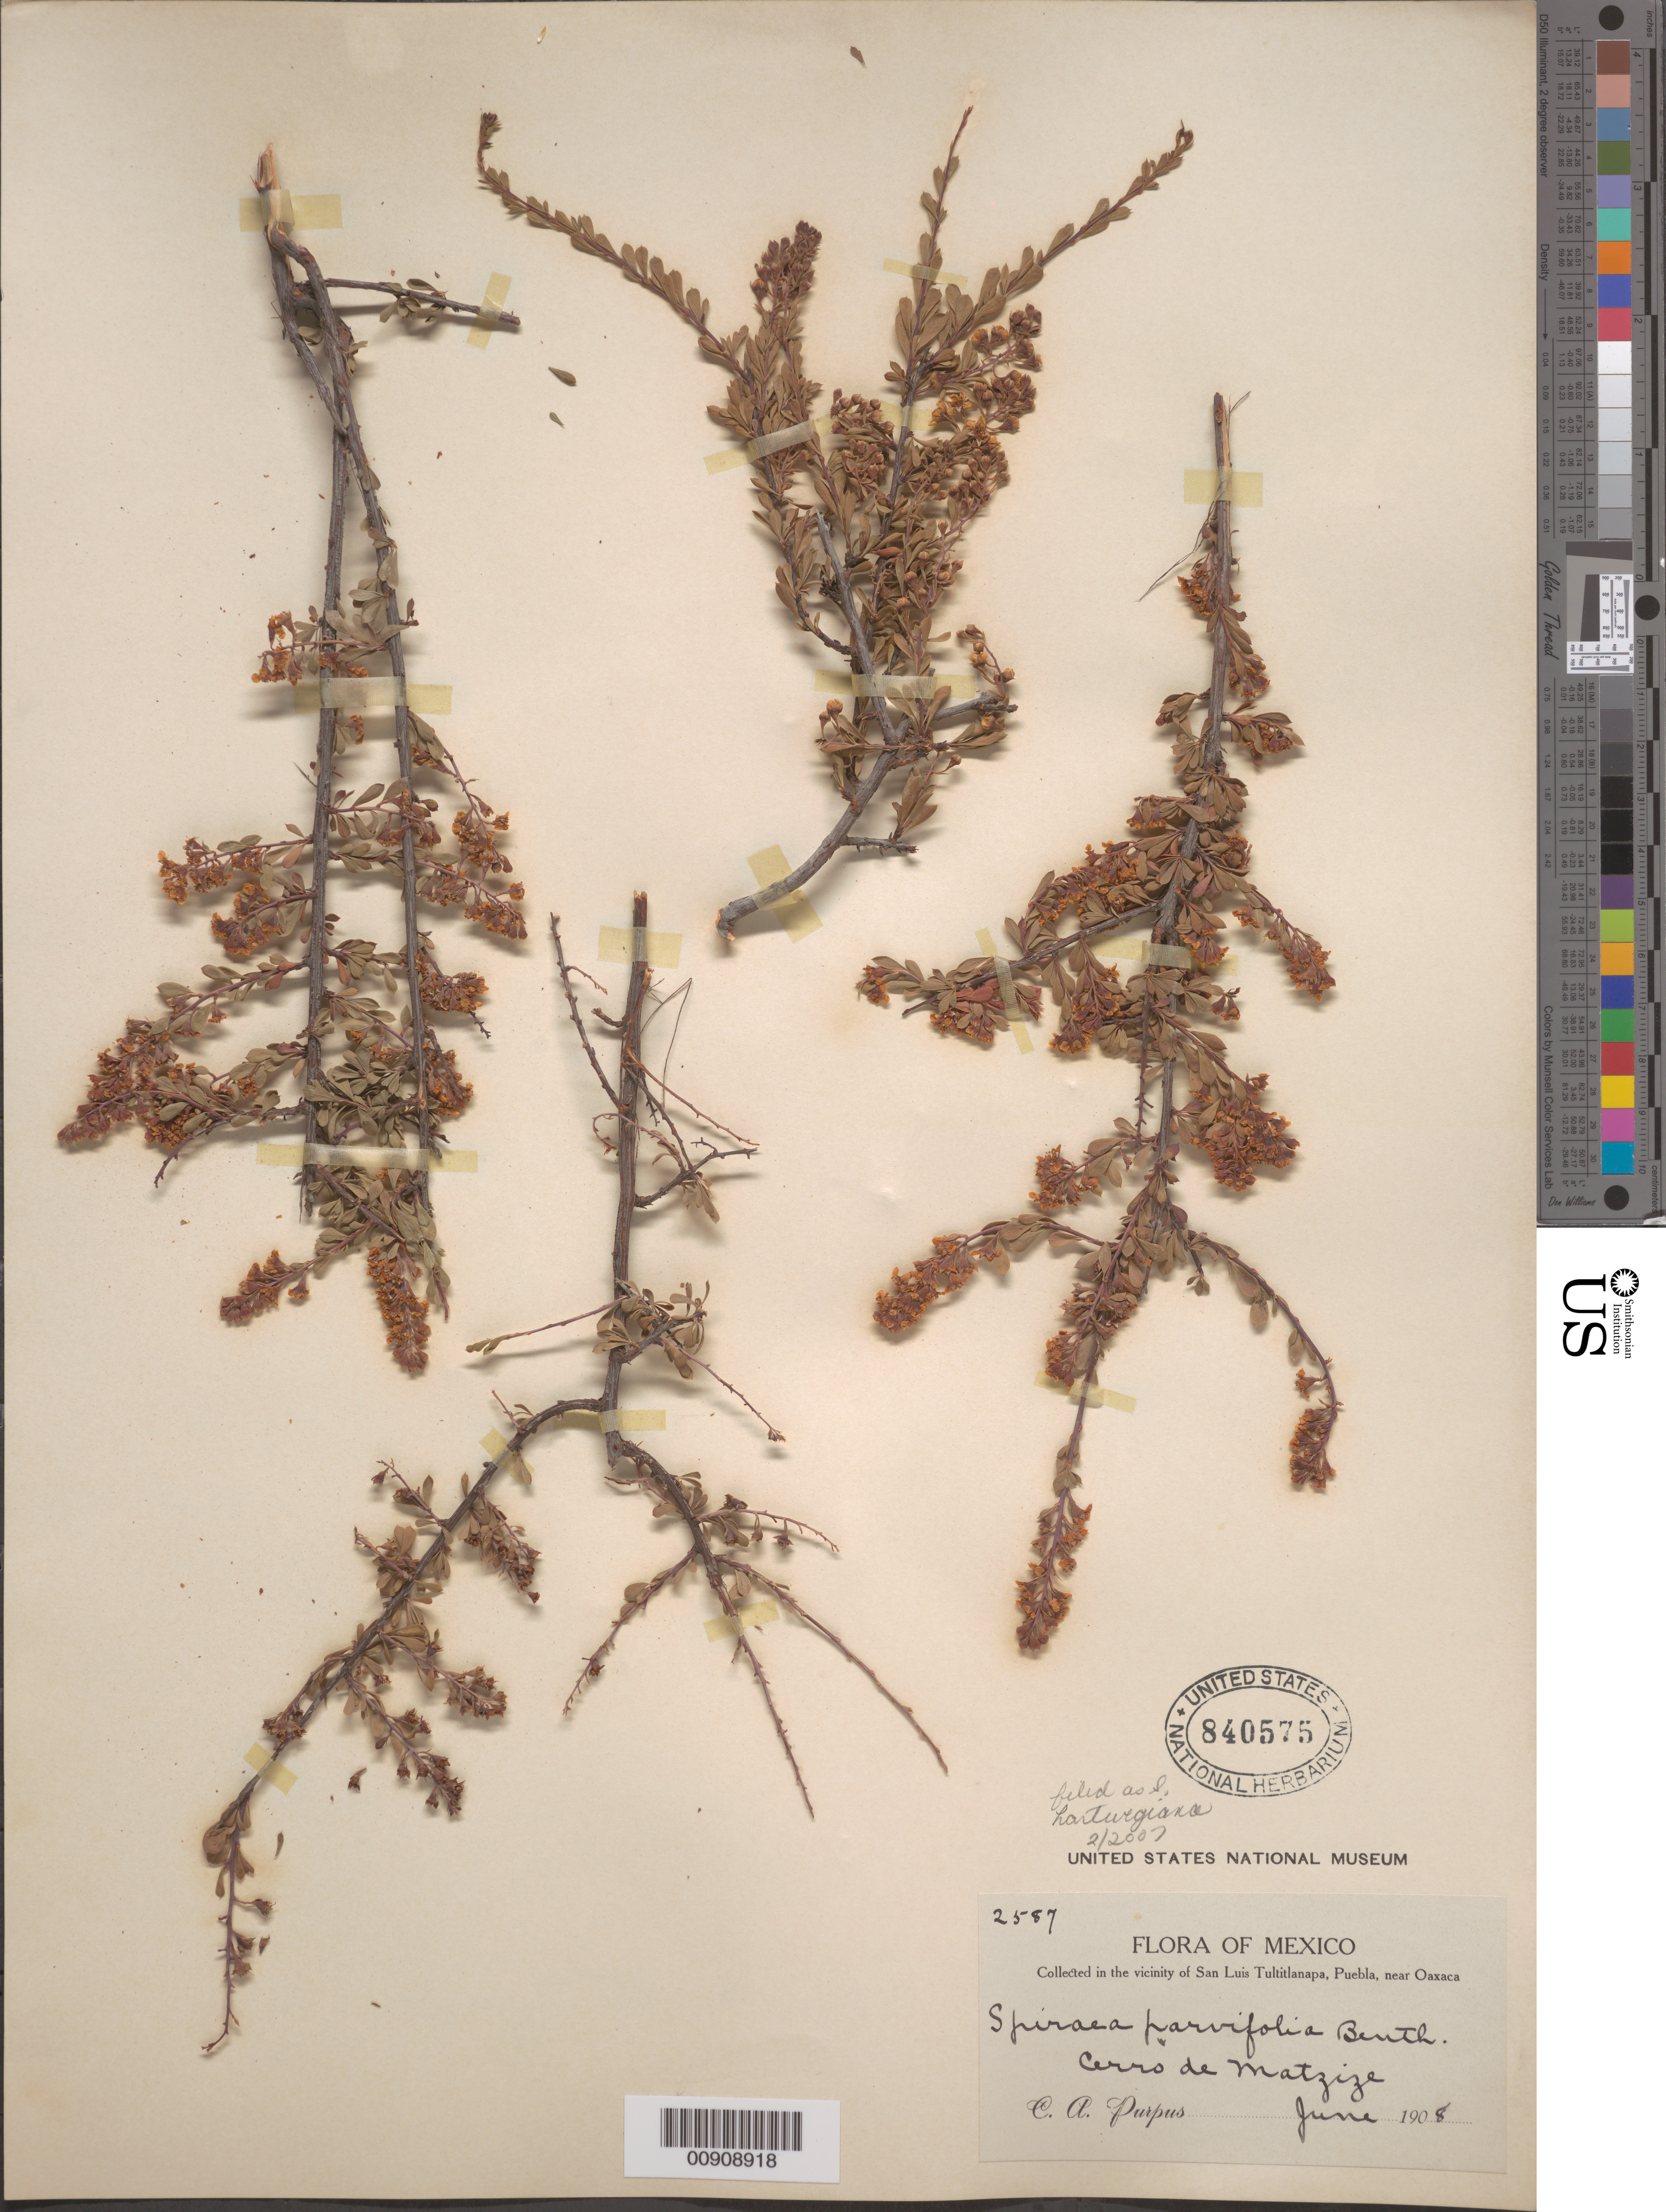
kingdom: Plantae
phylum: Tracheophyta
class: Magnoliopsida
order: Rosales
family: Rosaceae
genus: Xerospiraea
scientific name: Xerospiraea hartwegiana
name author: (Rydb.) Henr.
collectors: C. A. Purpus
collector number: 2587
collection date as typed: Jun 1908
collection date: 1908-06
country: Mexico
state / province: Puebla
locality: Cerro de Matzize. Vicinity of San Luis Tultitlanapa, Puebla, near Oaxaca.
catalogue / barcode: US 840575